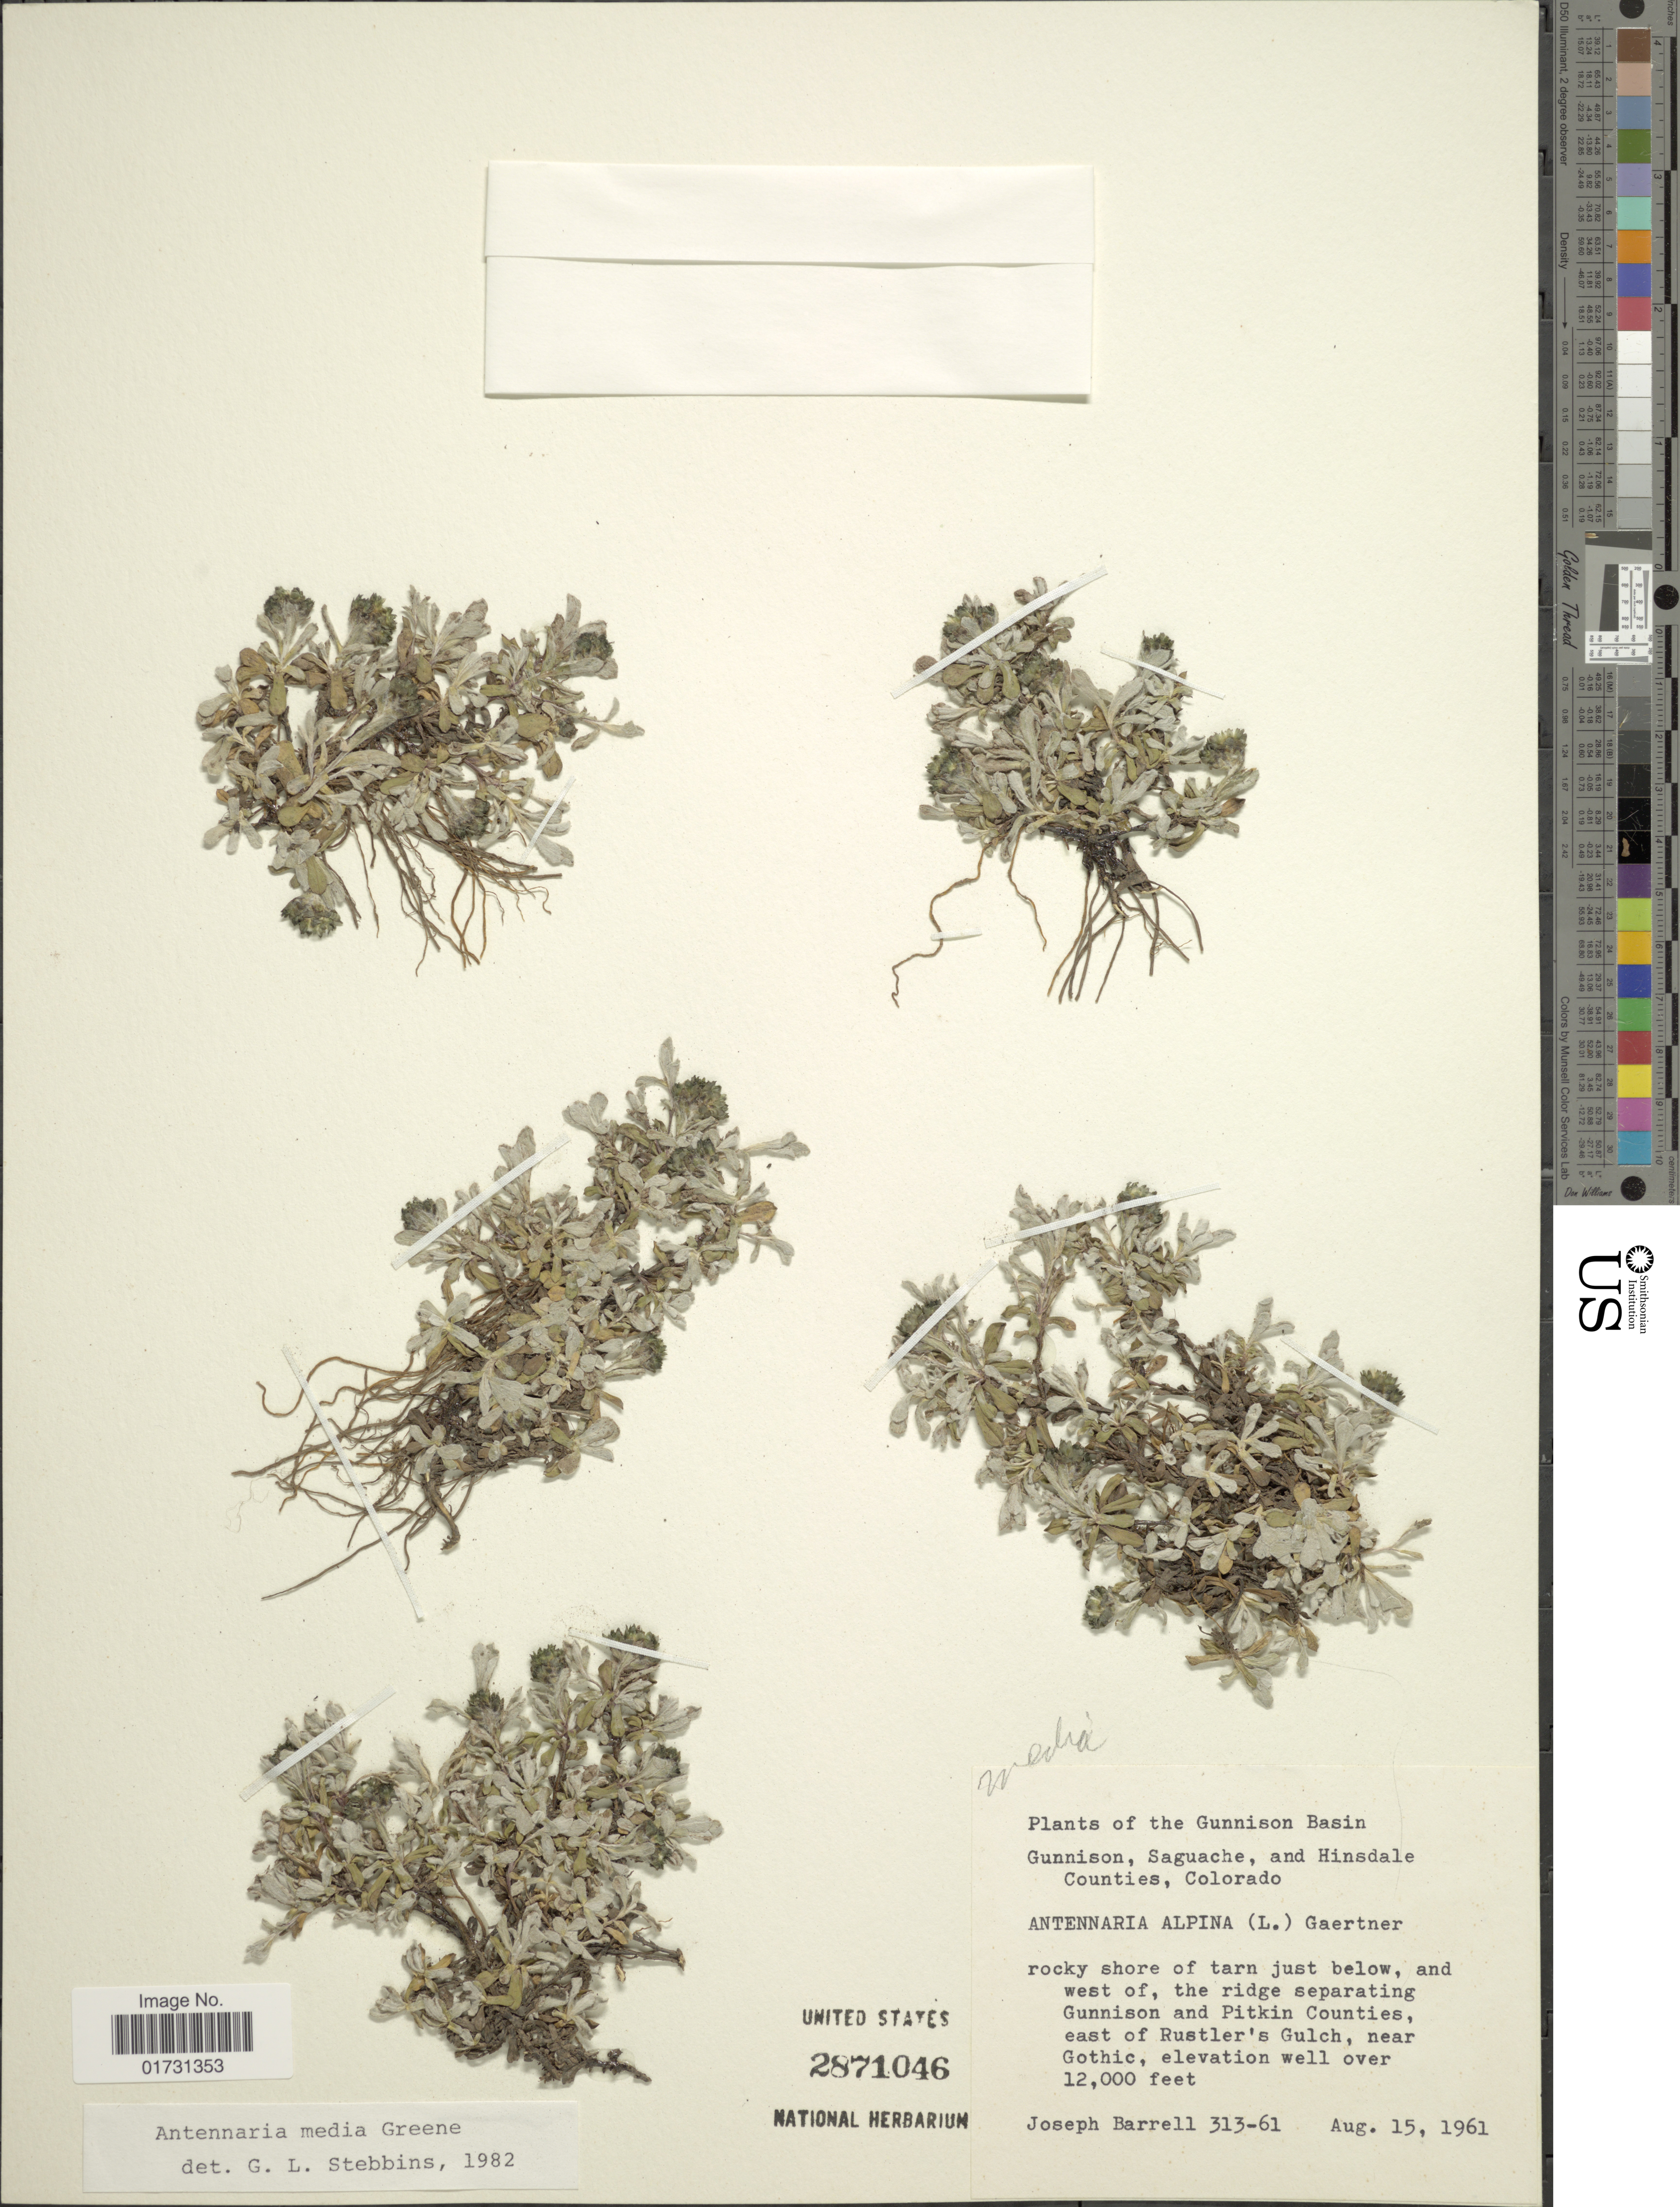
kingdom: Plantae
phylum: Tracheophyta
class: Magnoliopsida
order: Asterales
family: Asteraceae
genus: Antennaria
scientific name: Antennaria media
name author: Greene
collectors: J. Barrell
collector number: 313-61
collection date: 1961-08-15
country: United States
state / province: Colorado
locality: Gunnison Basin, below, and west of , the ridge separating Gunnison and Pitkin Counties, est of Rustler's Gulch, near Gothic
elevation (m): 3658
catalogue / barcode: US 2871046